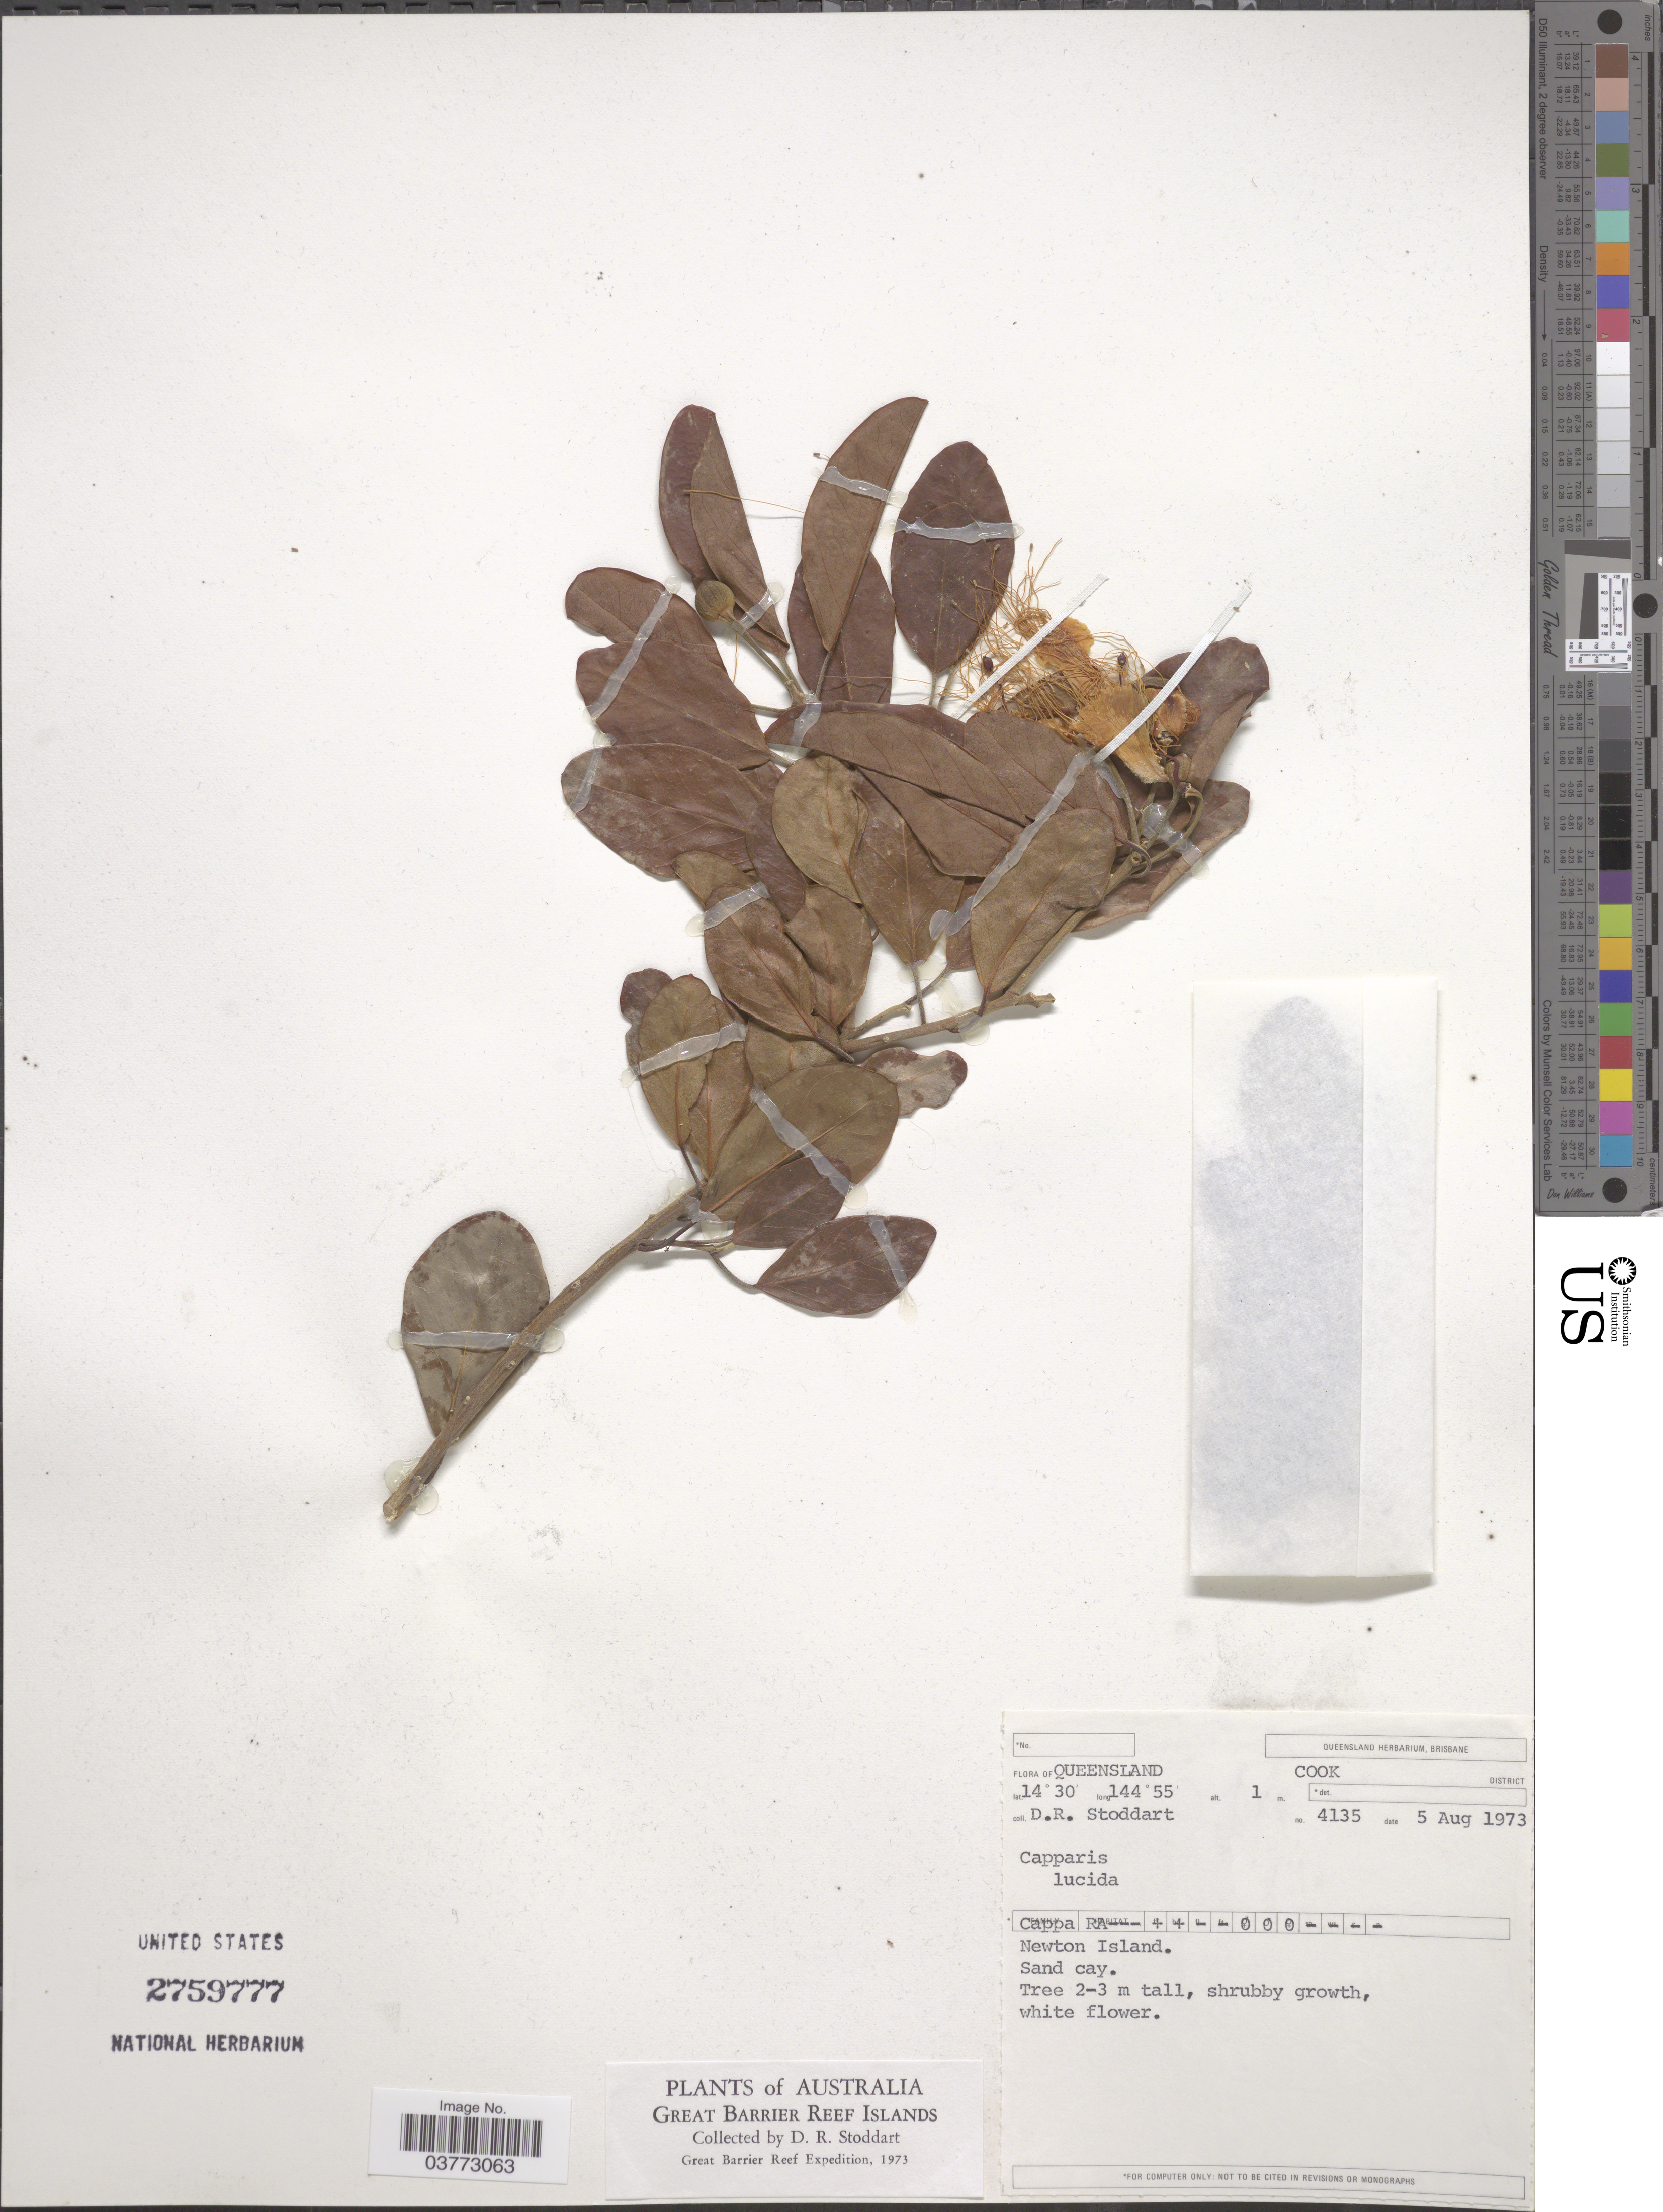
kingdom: Plantae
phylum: Tracheophyta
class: Magnoliopsida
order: Brassicales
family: Capparaceae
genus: Capparis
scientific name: Capparis lucida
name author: (Banks ex DC.) Benth.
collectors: D. R. Stoddart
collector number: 4135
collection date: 1973-08-05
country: Australia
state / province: Queensland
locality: Cook District. Newton Island.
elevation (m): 1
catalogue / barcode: US 2759777